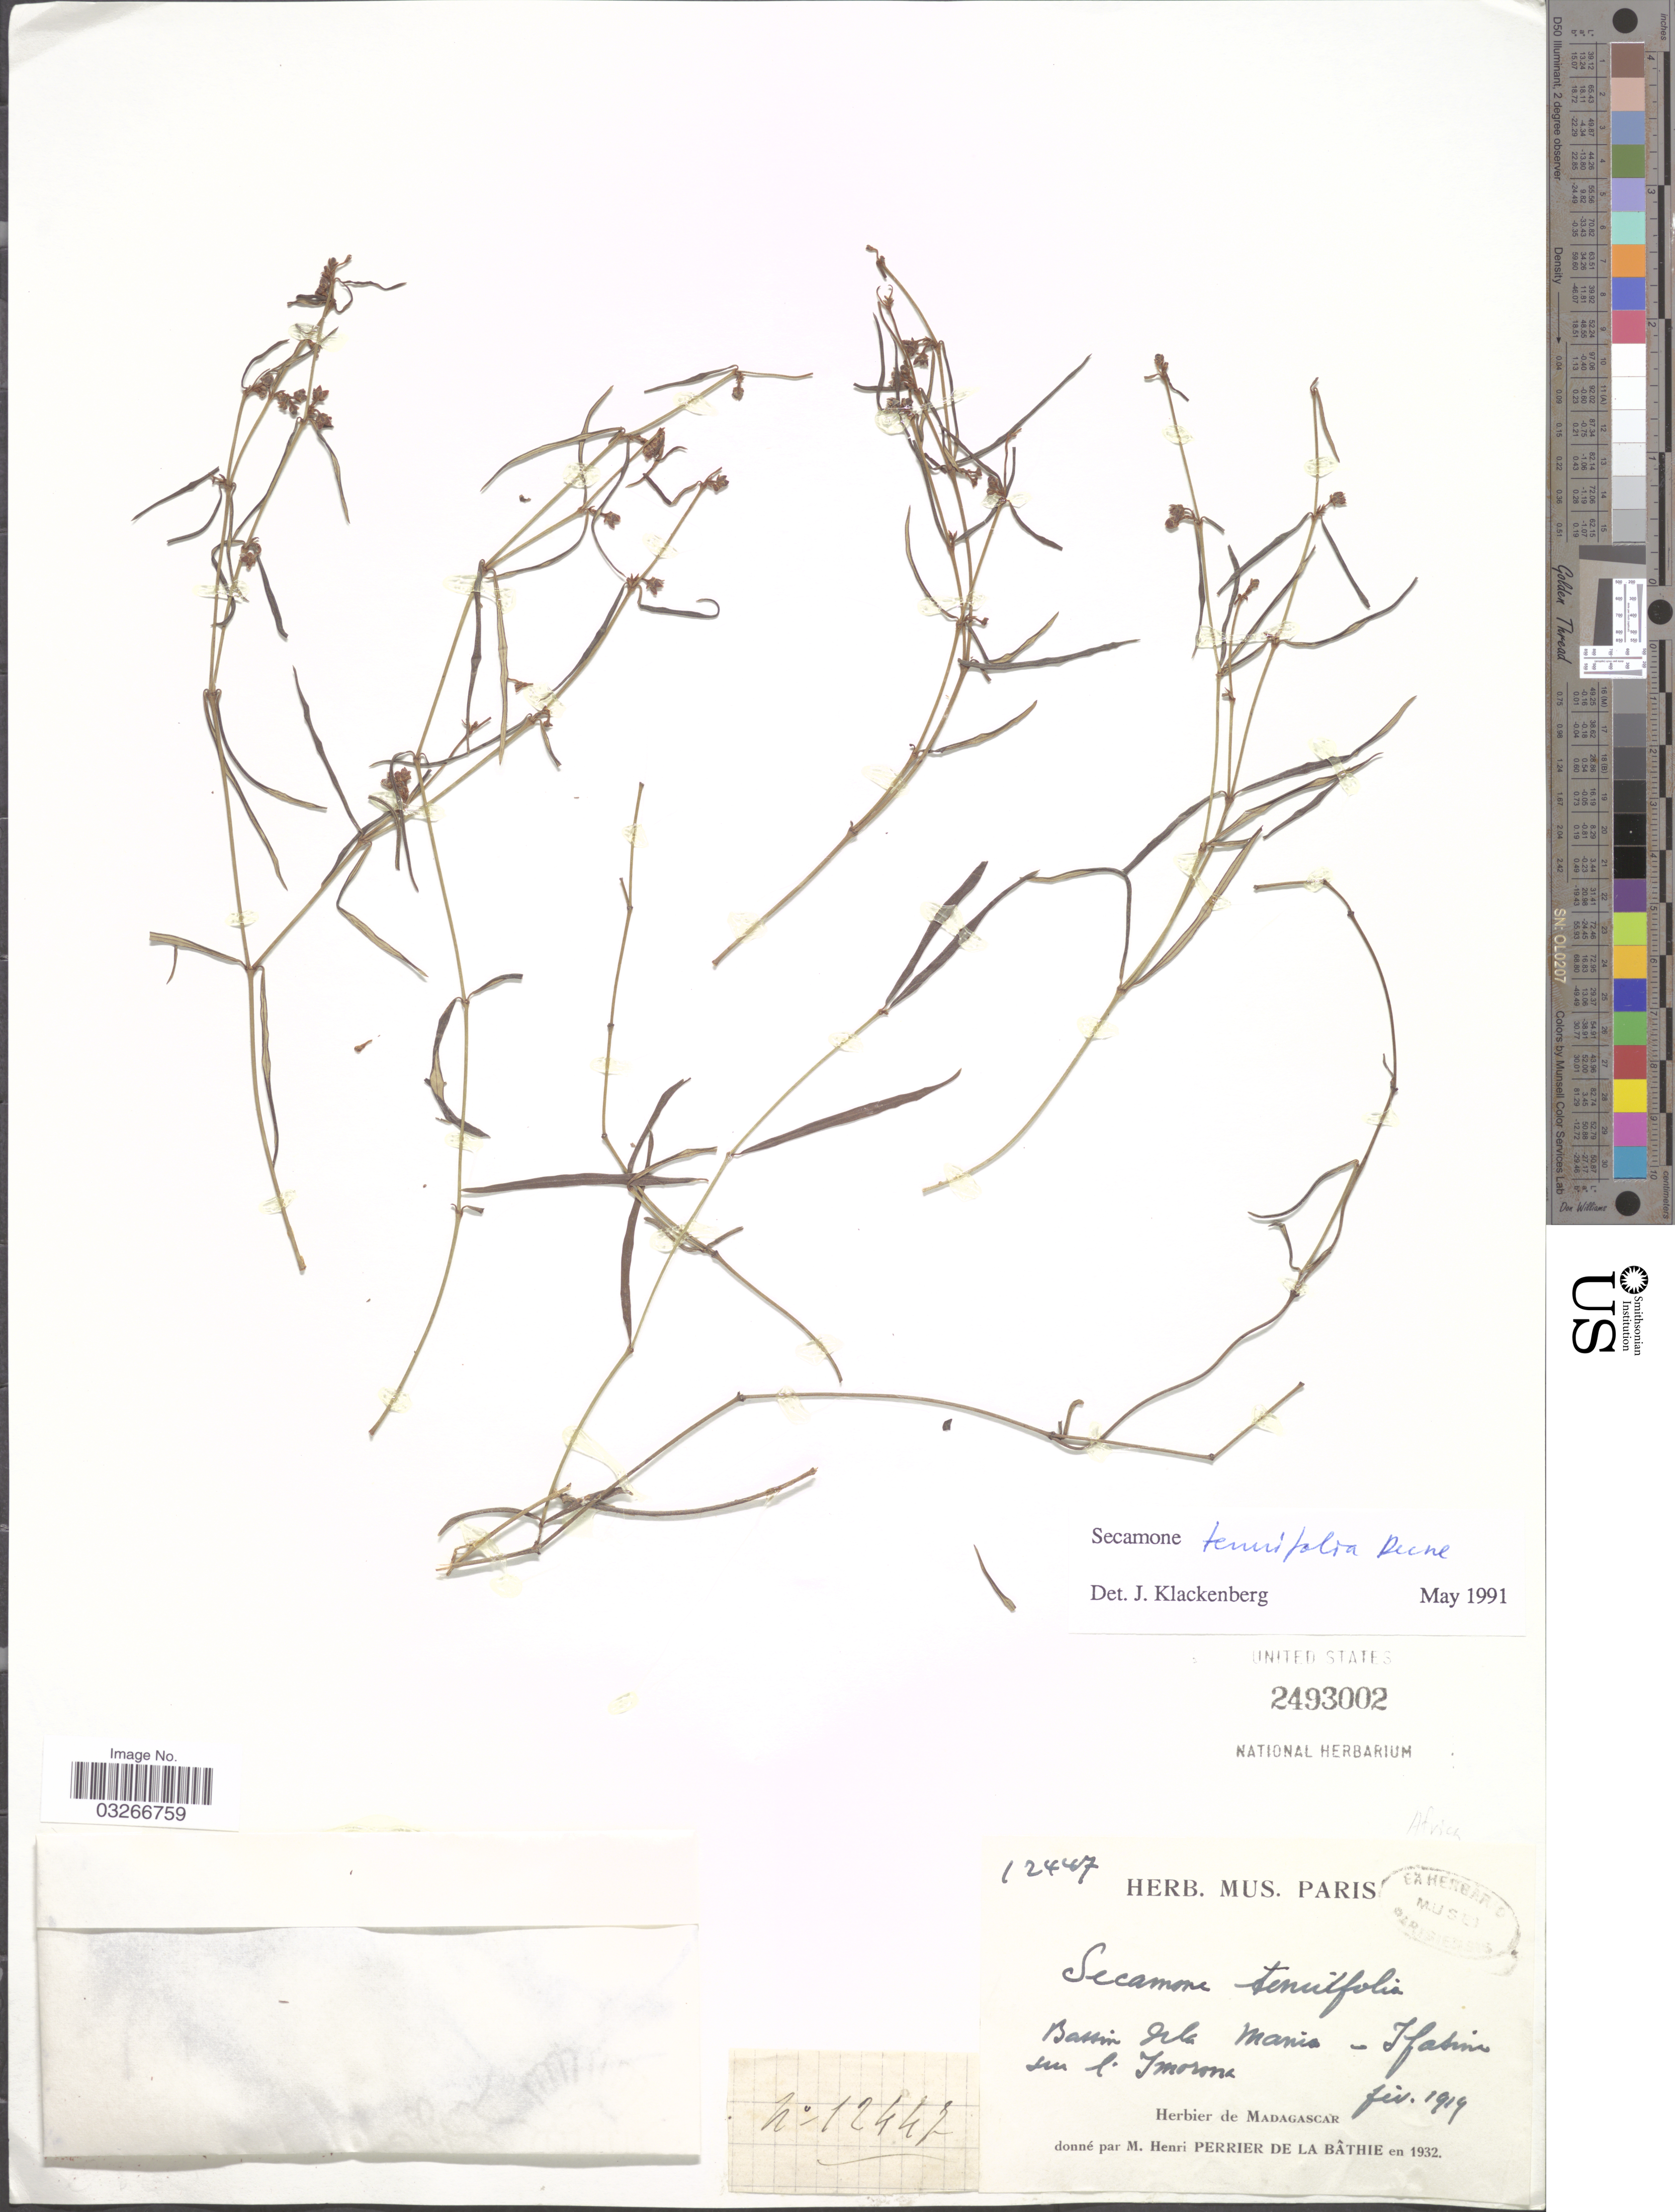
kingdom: Plantae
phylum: Tracheophyta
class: Magnoliopsida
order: Gentianales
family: Apocynaceae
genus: Secamone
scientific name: Secamone tenuifolia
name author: Decne.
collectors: ex herb. Mus. Paris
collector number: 12447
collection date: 1914-02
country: Madagascar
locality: Bassin Isla Mania - Ifasina sur l'Imorona.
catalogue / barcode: US 2493002